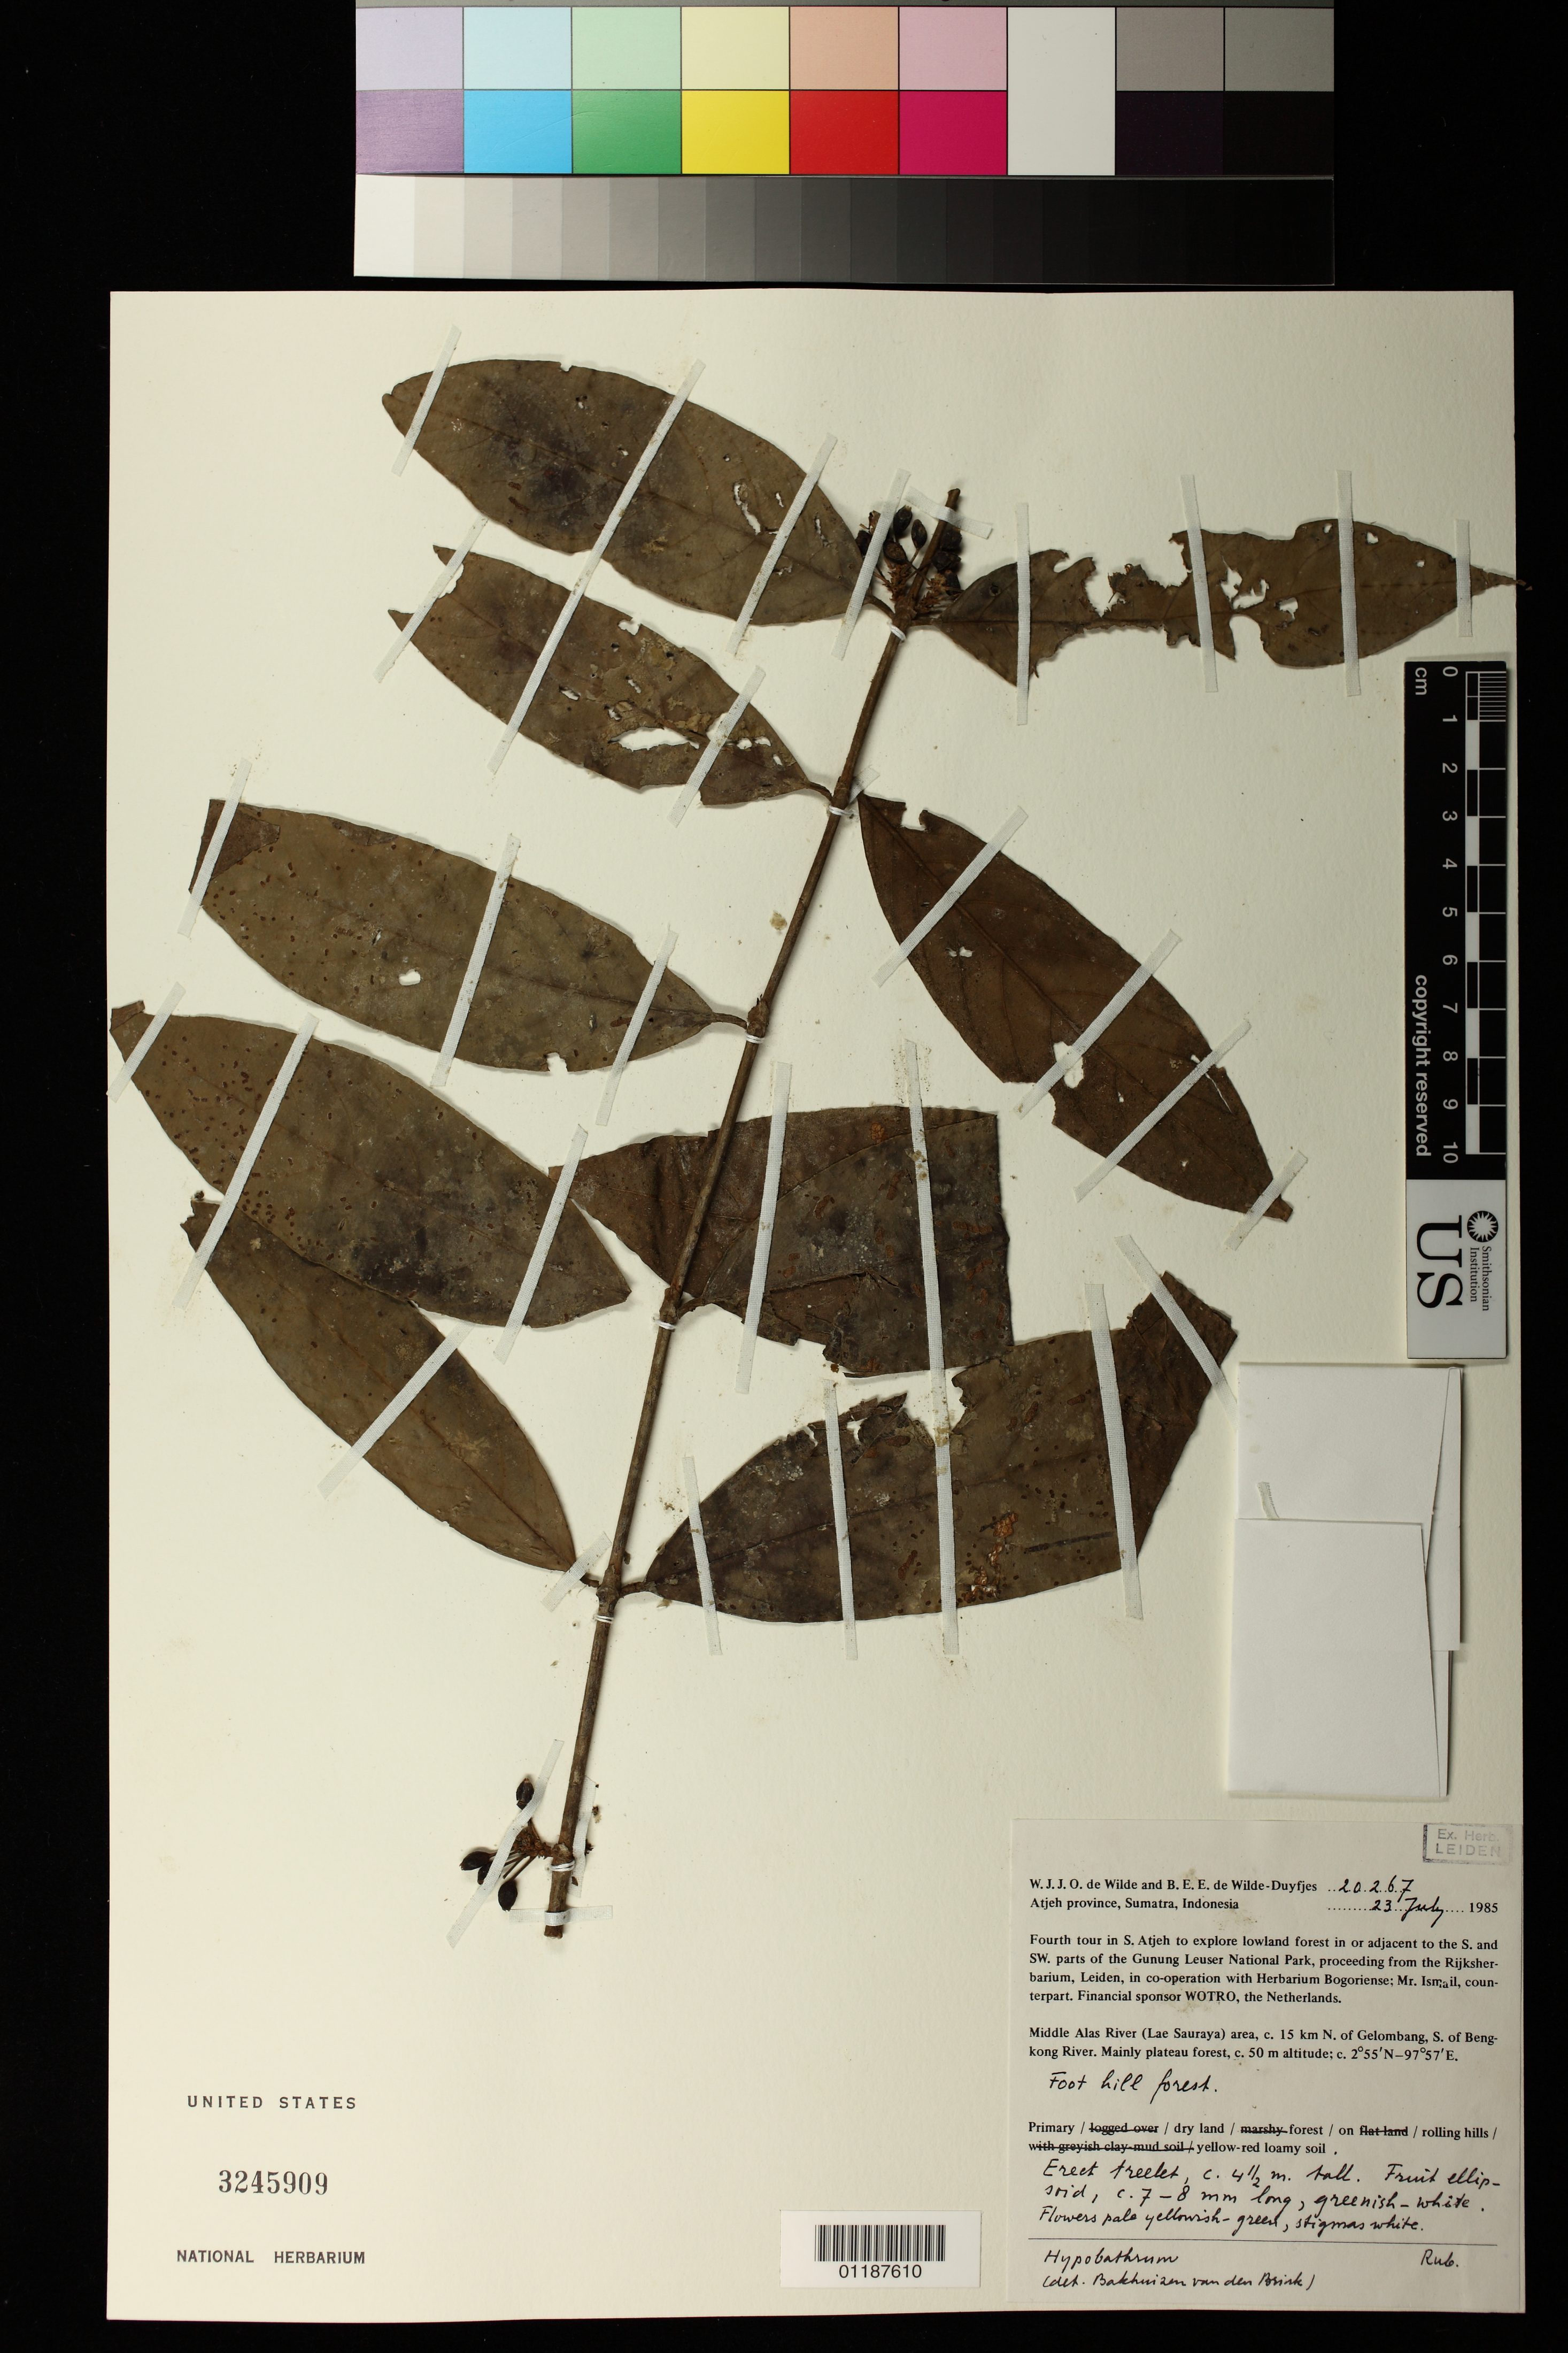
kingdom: Plantae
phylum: Tracheophyta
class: Magnoliopsida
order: Gentianales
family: Rubiaceae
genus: Hypobathrum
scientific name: Hypobathrum sp.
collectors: R. C. Bakhuizen van den Brink Jr.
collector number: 20267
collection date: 1985-07-23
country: Indonesia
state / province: Sumatra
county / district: Aceh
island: Sumatra I.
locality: S. Atjeh, in or adjacent to the S. and SW. parts of the Gunung Leuser National Park, proceeding from the Rijsherbarium, Leiden, Middle Atlas River (Lae Sauraya) area, c. 15 km N. of Gelombang, S. of Bengkong River.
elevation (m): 50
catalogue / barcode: US 3245909